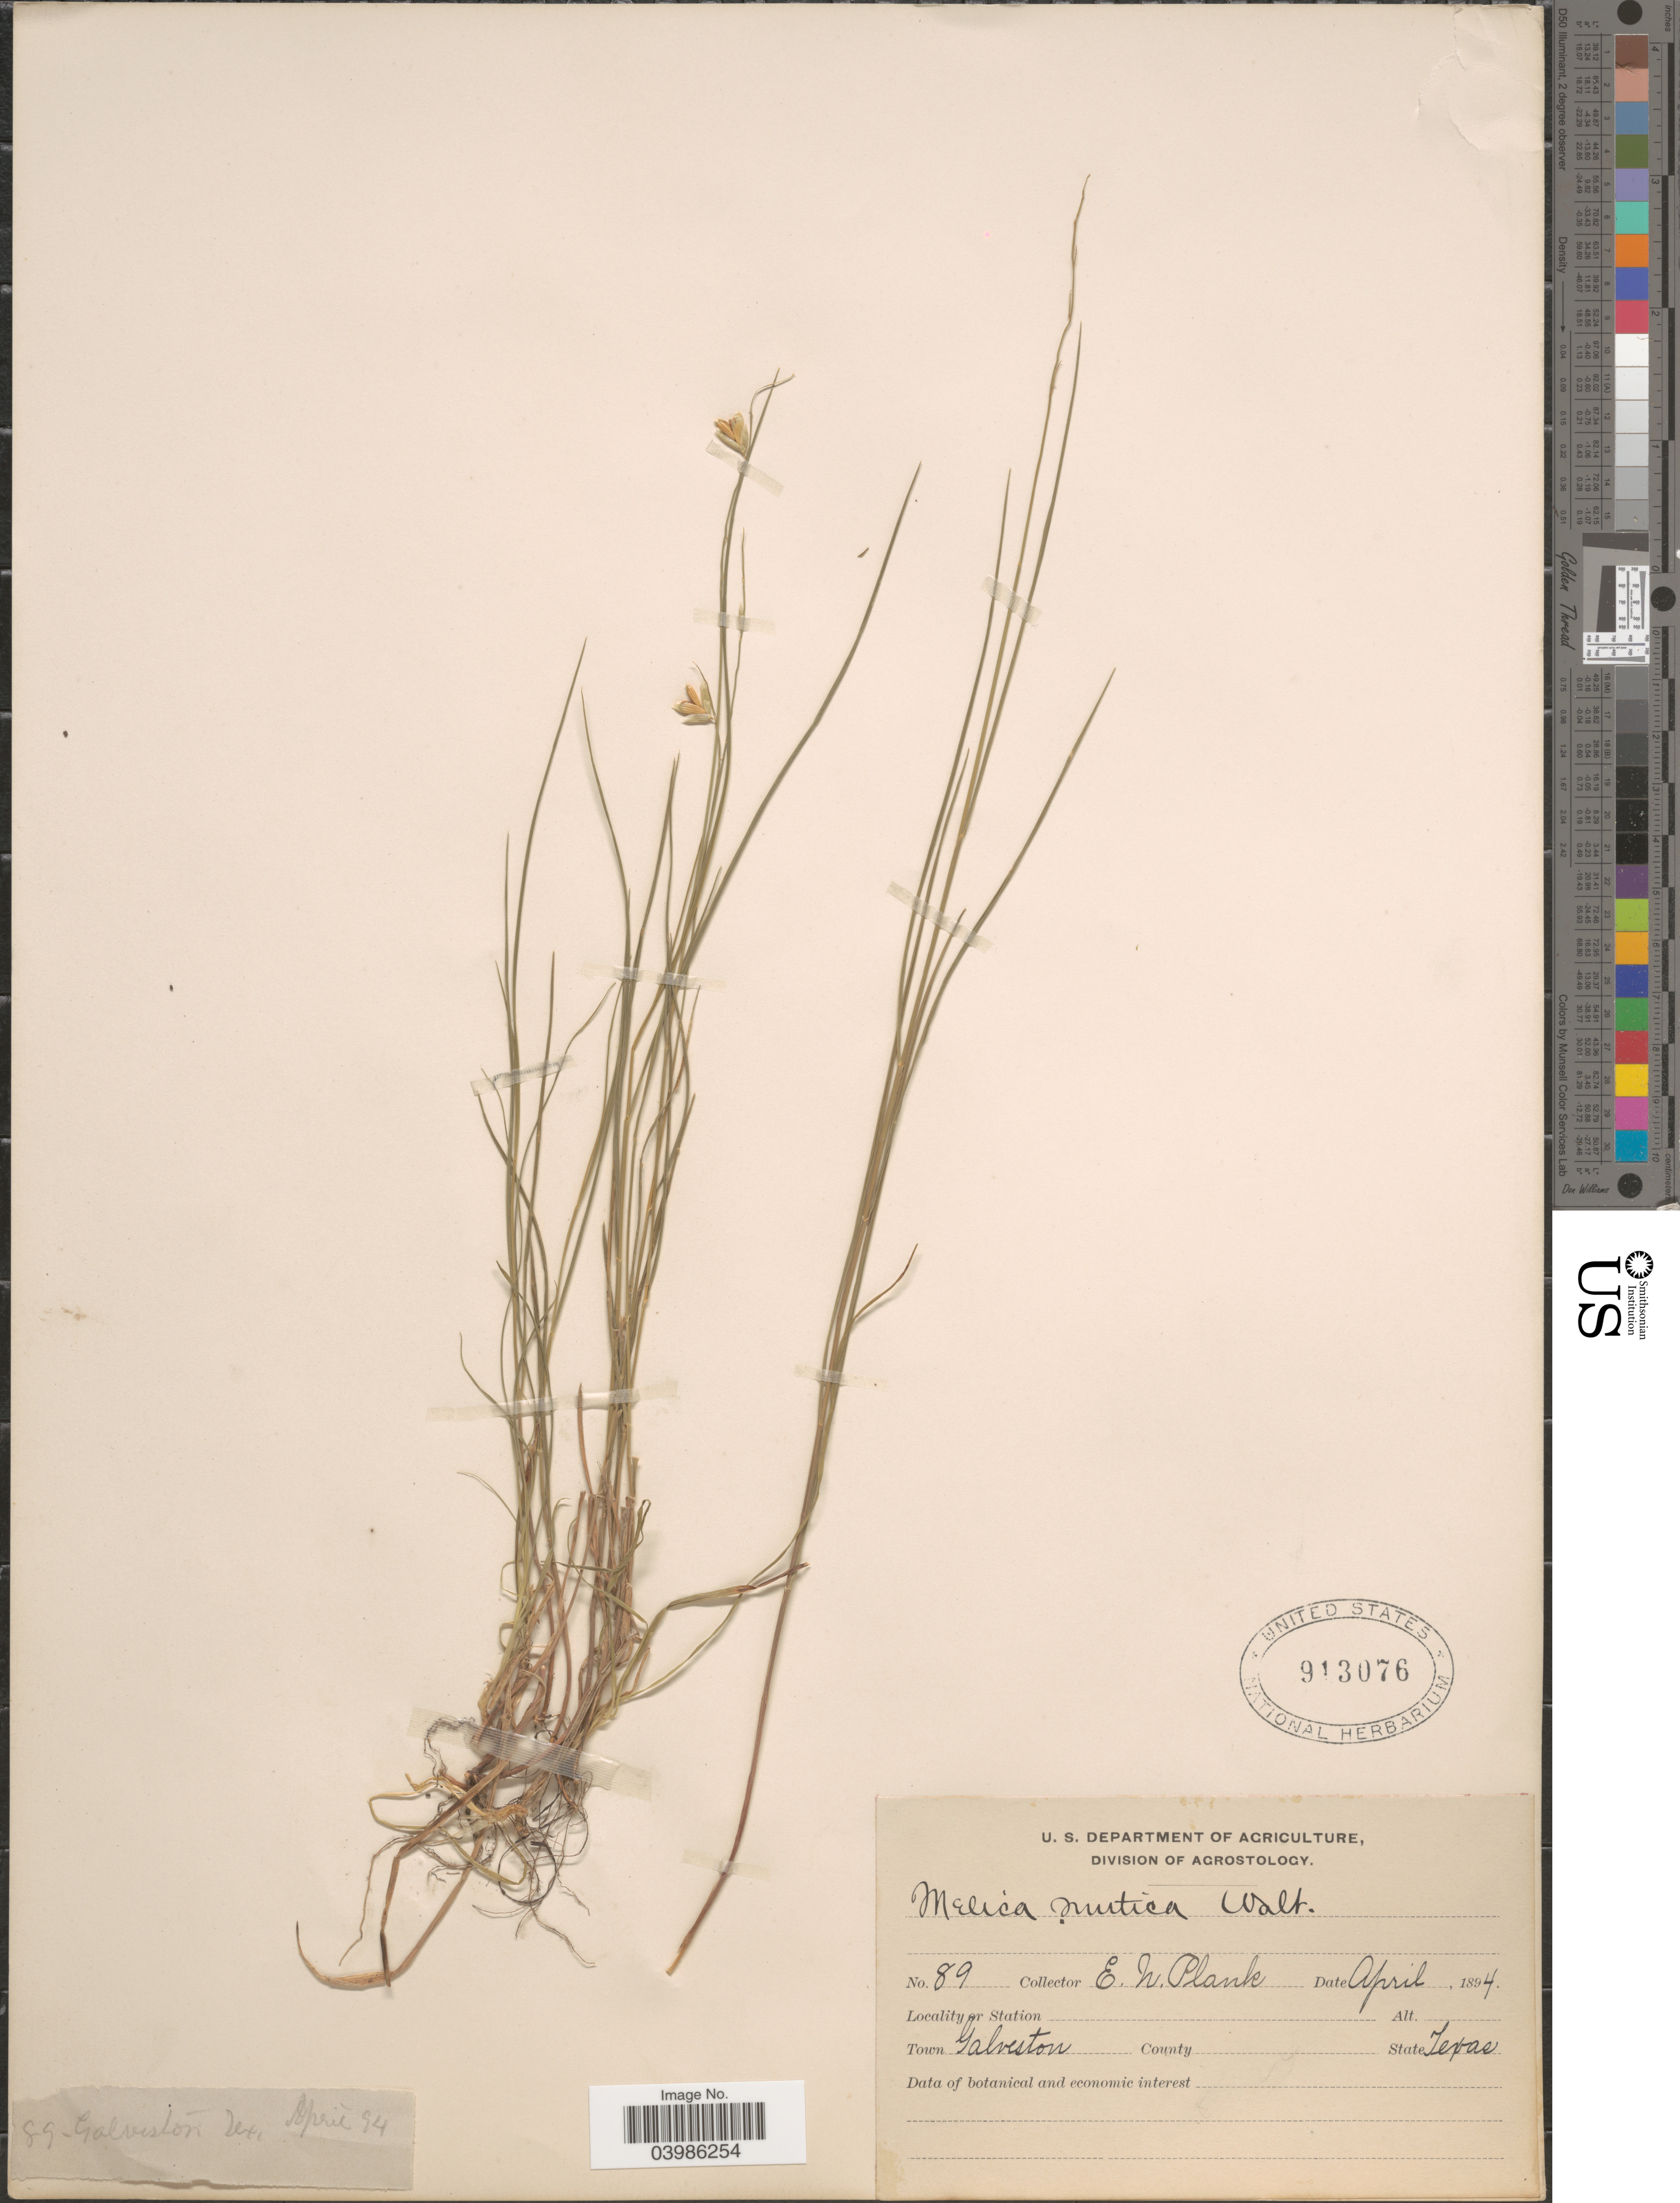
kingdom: Plantae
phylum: Tracheophyta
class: Liliopsida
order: Poales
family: Poaceae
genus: Melica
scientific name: Melica mutica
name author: Walter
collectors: E. Plank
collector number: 89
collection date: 1894-04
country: United States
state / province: Texas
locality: Town Galveston.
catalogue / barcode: US 913076